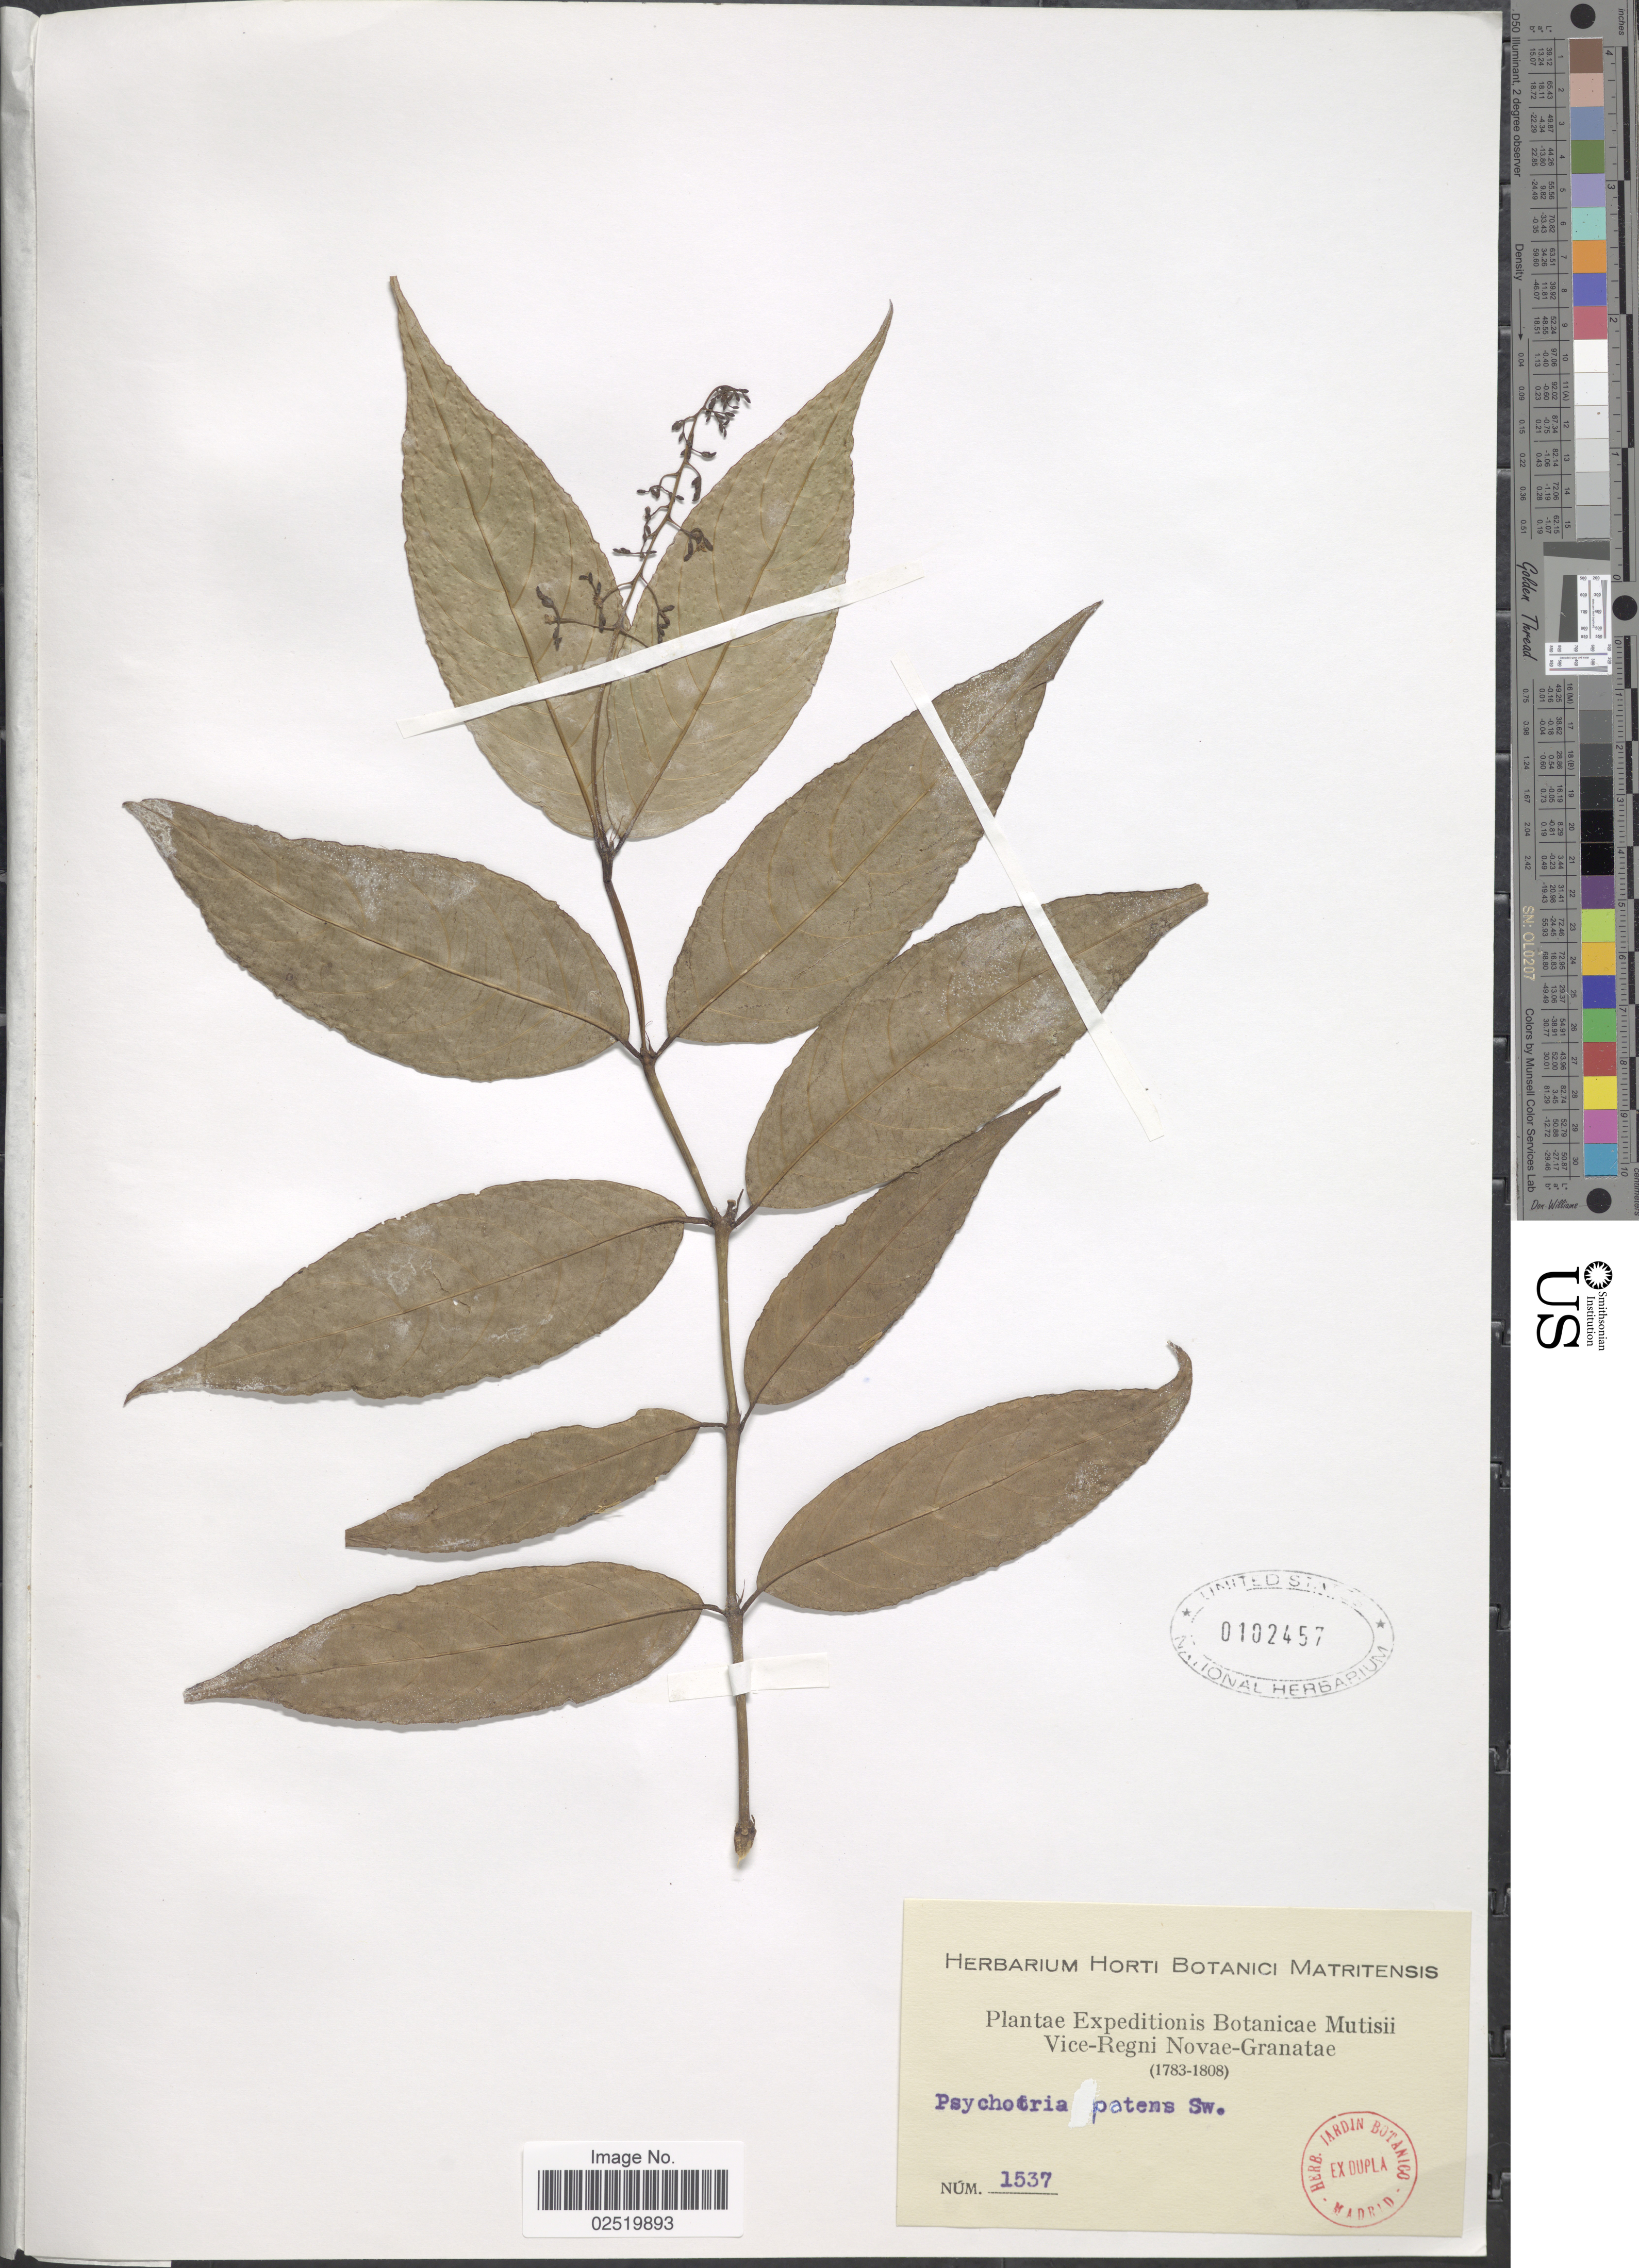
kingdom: Plantae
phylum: Tracheophyta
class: Magnoliopsida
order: Gentianales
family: Rubiaceae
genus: Psychotria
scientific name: Psychotria patens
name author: Sw.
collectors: Expeditions Botanicae Mutisii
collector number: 1537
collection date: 1783/1808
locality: Vice-Regni Novae-Granatae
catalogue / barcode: US 102457